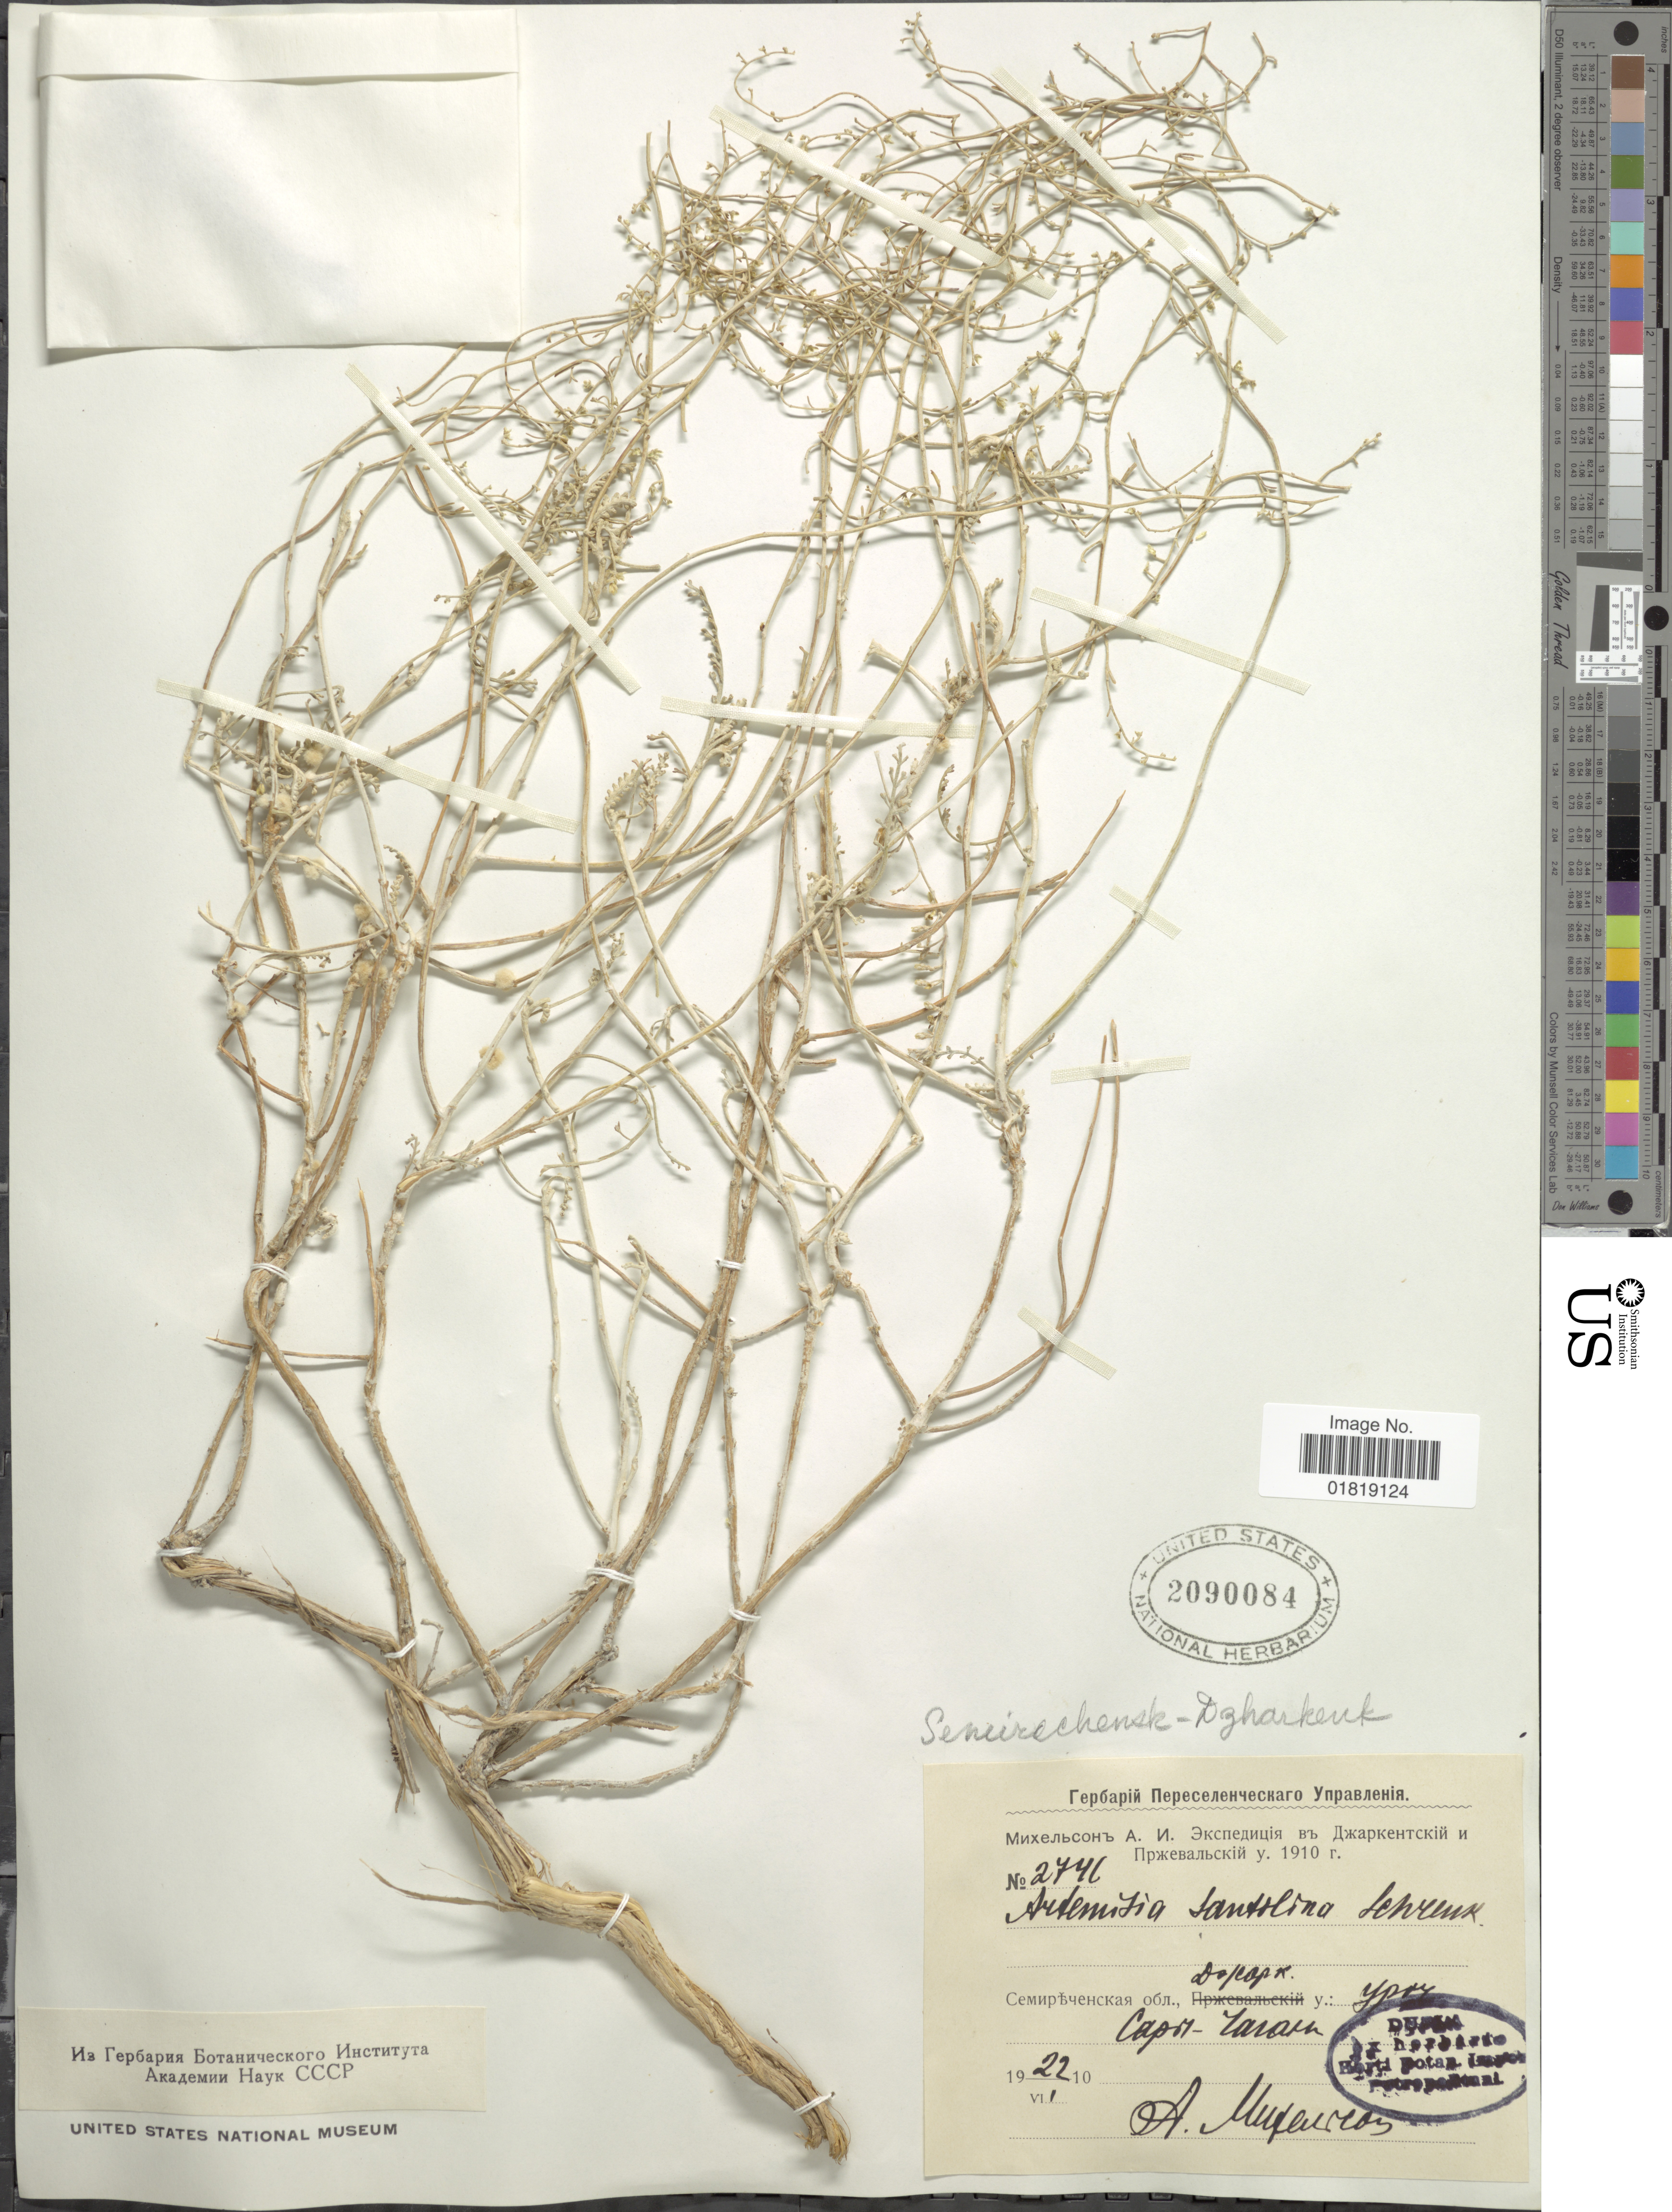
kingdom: Plantae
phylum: Tracheophyta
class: Magnoliopsida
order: Asterales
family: Asteraceae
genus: Artemisia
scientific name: Artemisia santolina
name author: Schrenk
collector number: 2741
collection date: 1910-07-22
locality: Capor-Zaroun [interpreted]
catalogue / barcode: US 2090084